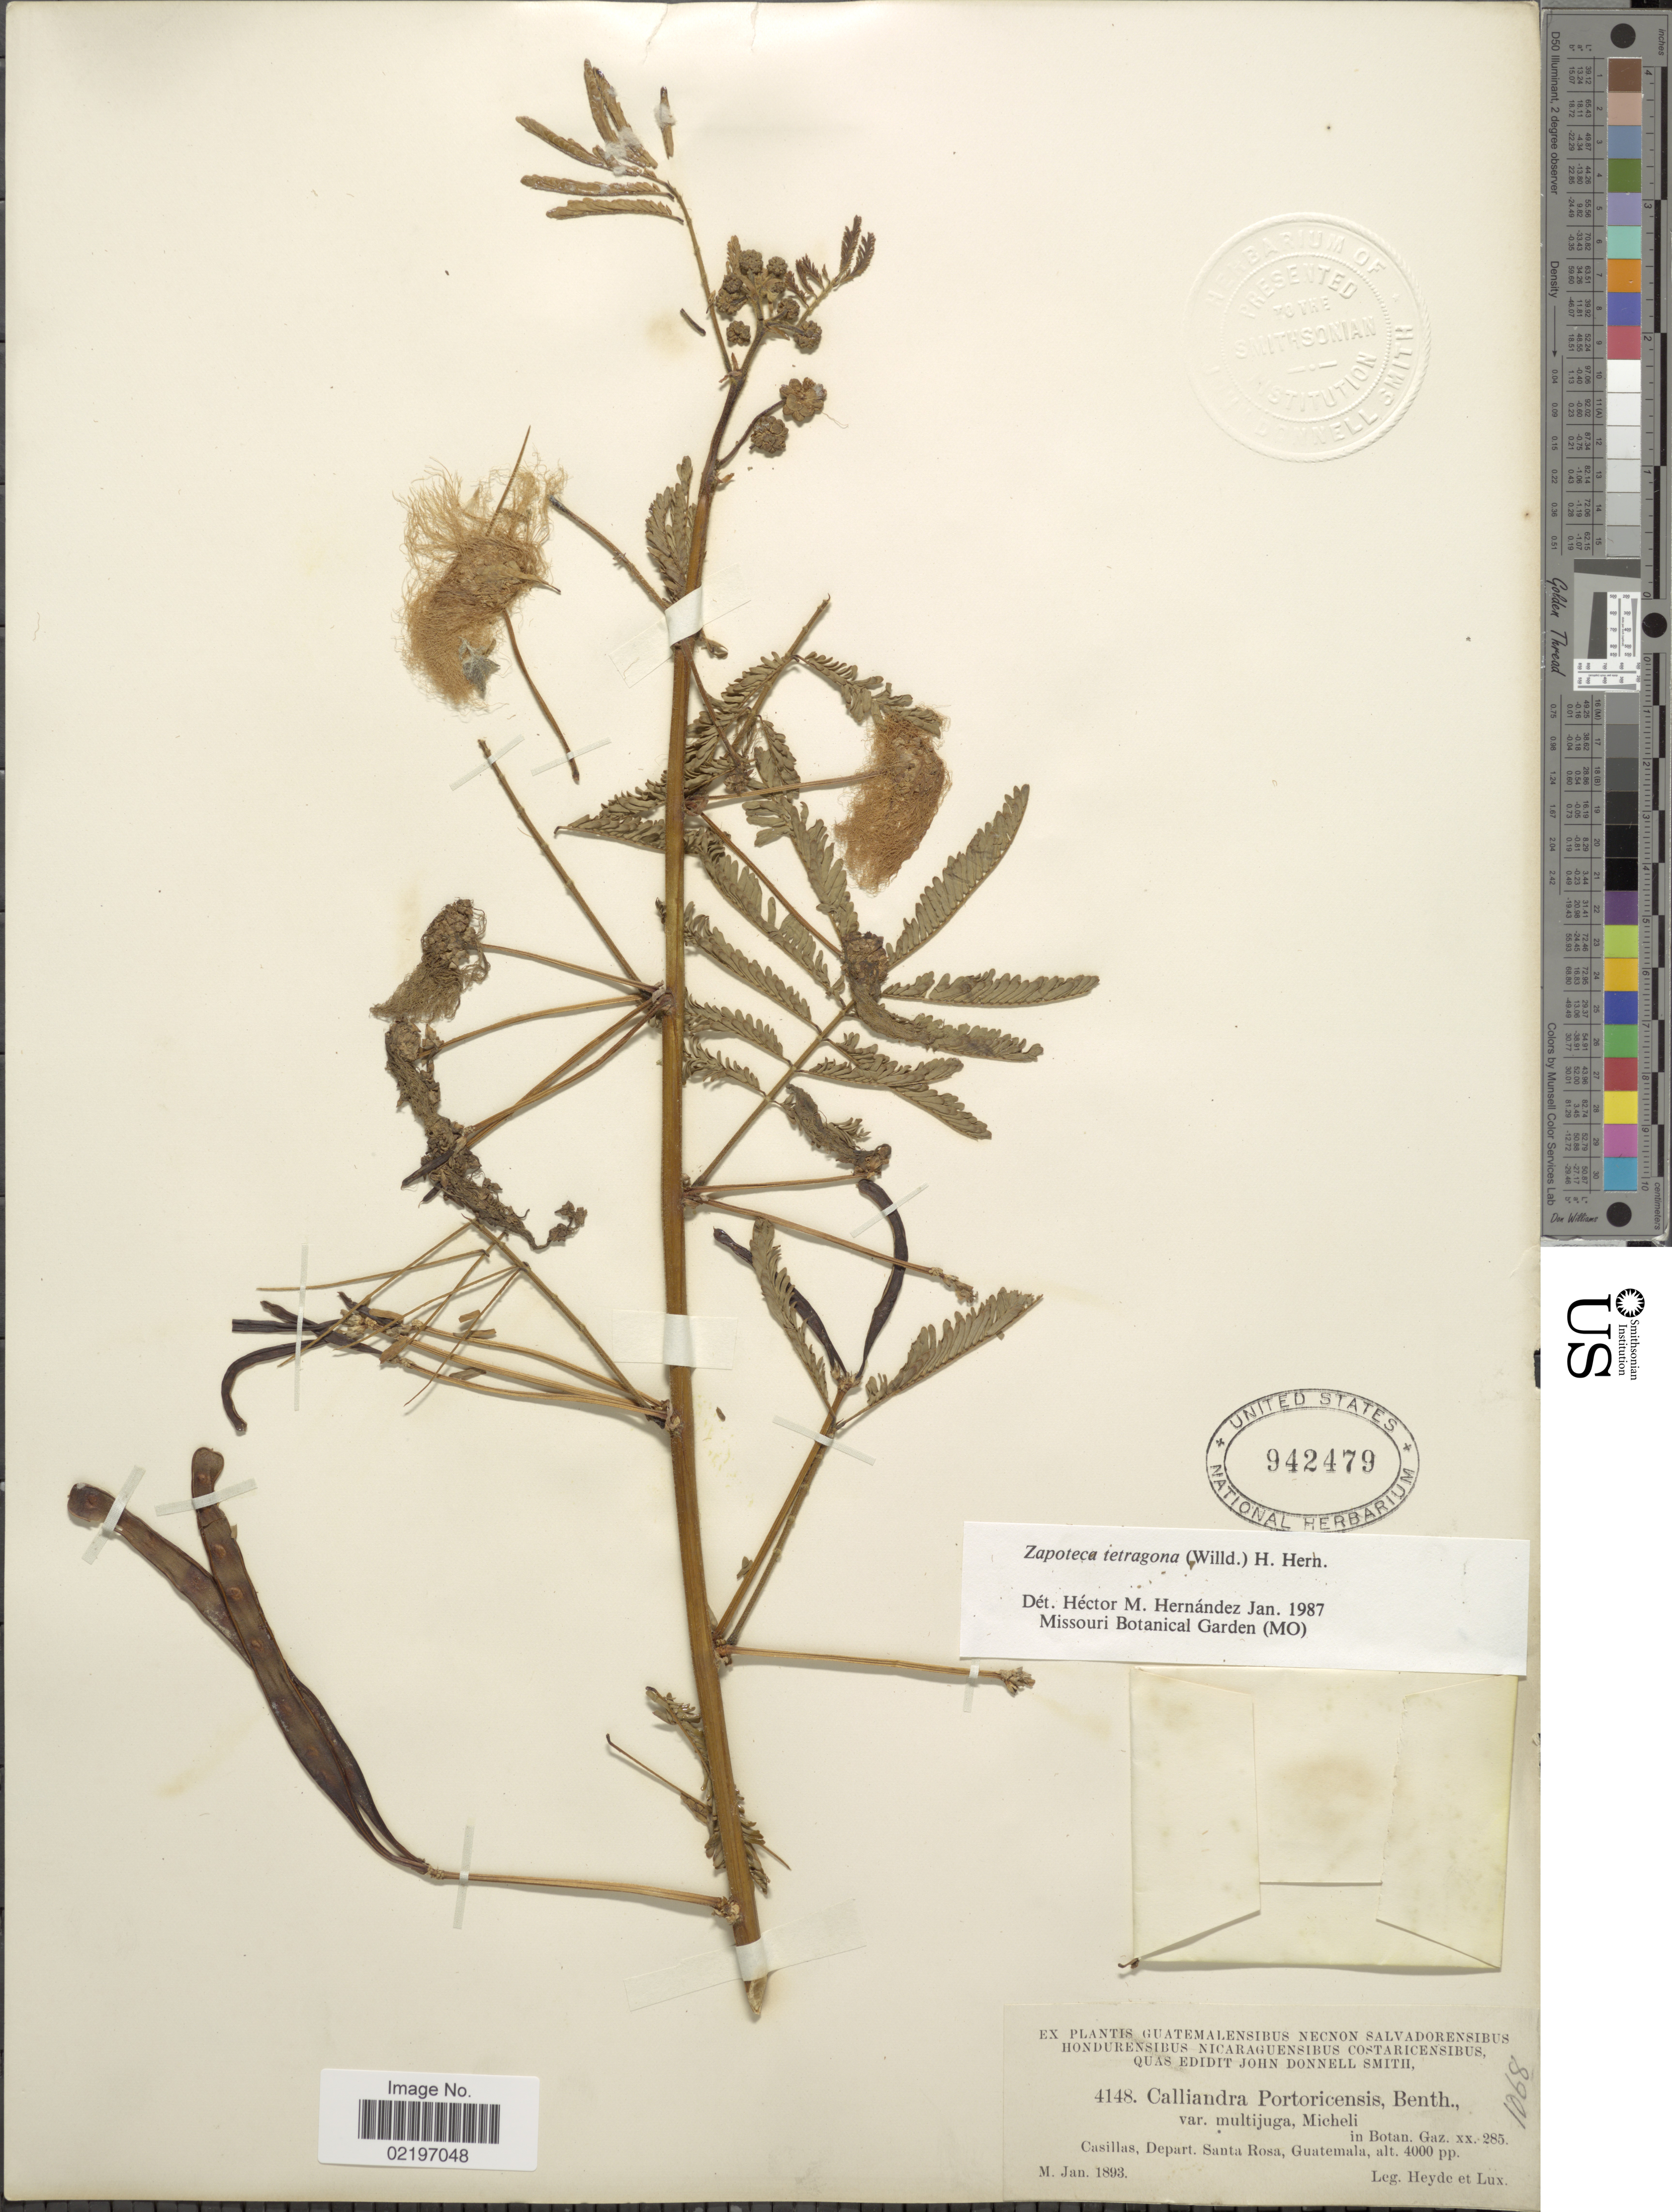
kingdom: Plantae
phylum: Tracheophyta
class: Magnoliopsida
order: Fabales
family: Fabaceae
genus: Zapoteca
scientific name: Zapoteca tetragona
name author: (Willd.) H.M. Hern.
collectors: Heyde & Lux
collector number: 4148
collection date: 1893-01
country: Guatemala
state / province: Santa Rosa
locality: Casillas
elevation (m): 1219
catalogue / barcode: US 942479